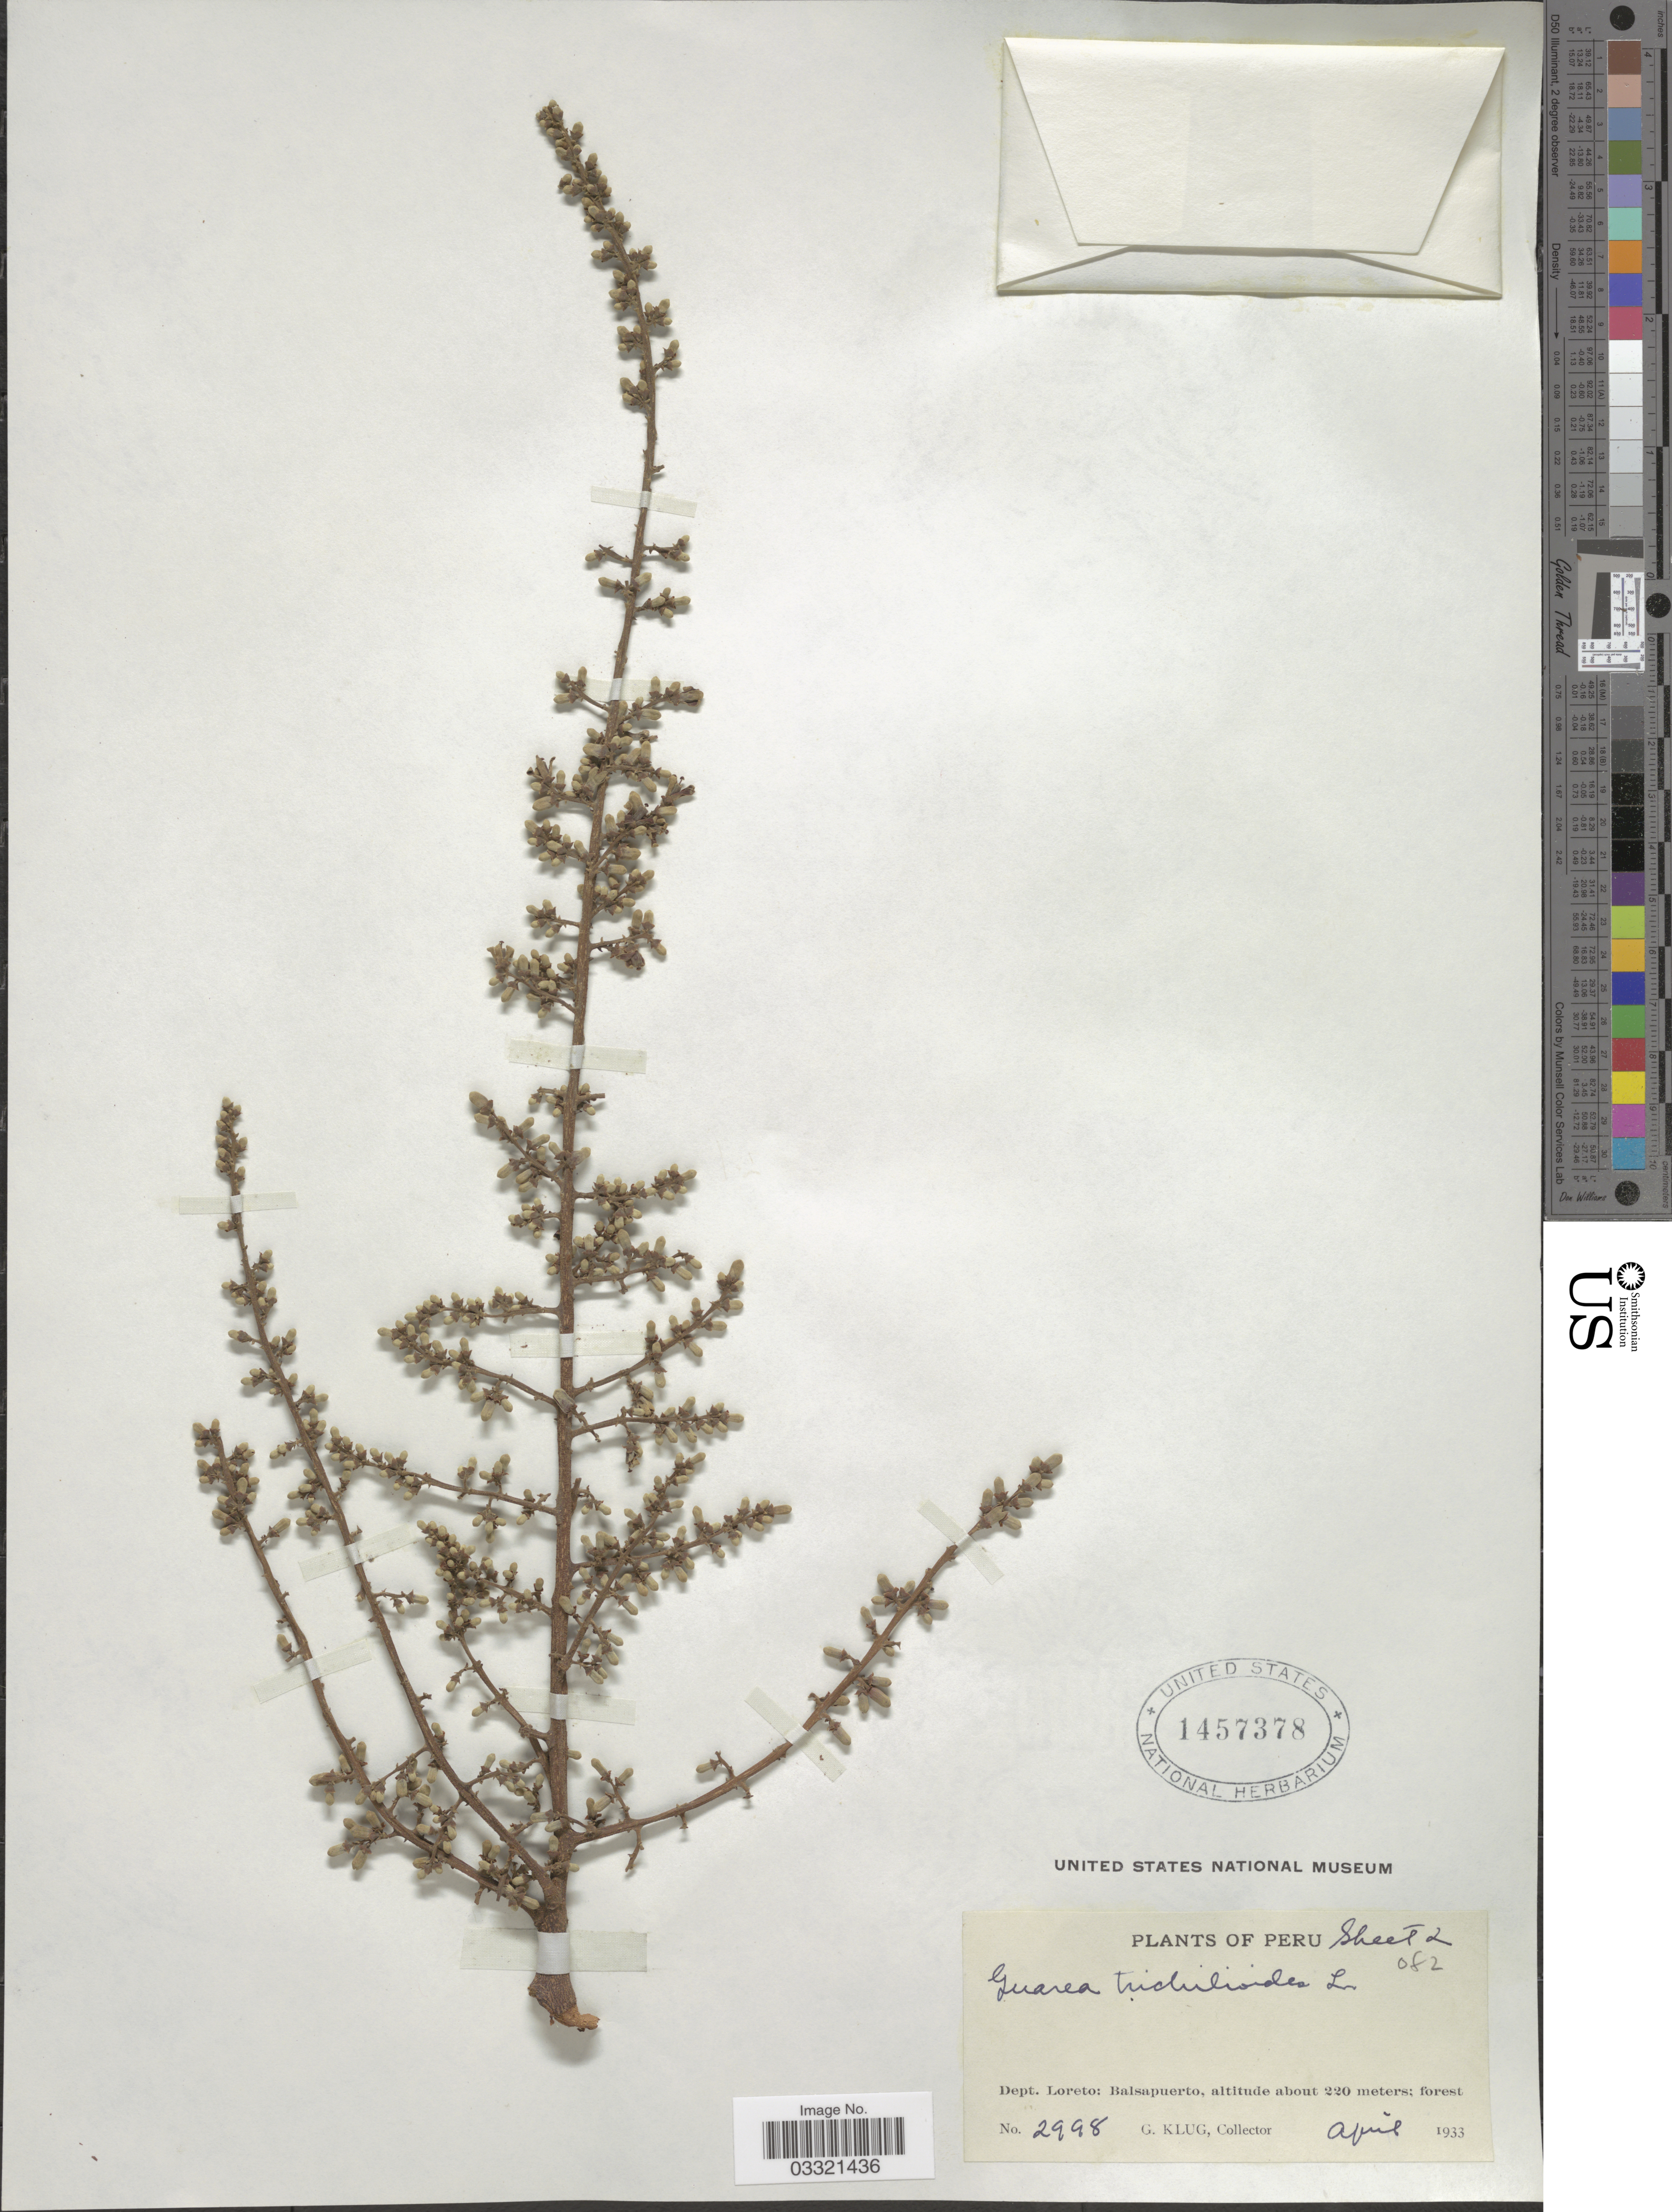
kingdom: Plantae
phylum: Tracheophyta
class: Magnoliopsida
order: Sapindales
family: Meliaceae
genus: Guarea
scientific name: Guarea guidonia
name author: (L.) Sleumer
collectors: G. Klug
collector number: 2998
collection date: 1933-04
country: Peru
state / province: Loreto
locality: Dept. Loreto: Balsapuerto.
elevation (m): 220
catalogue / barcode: US 1457378